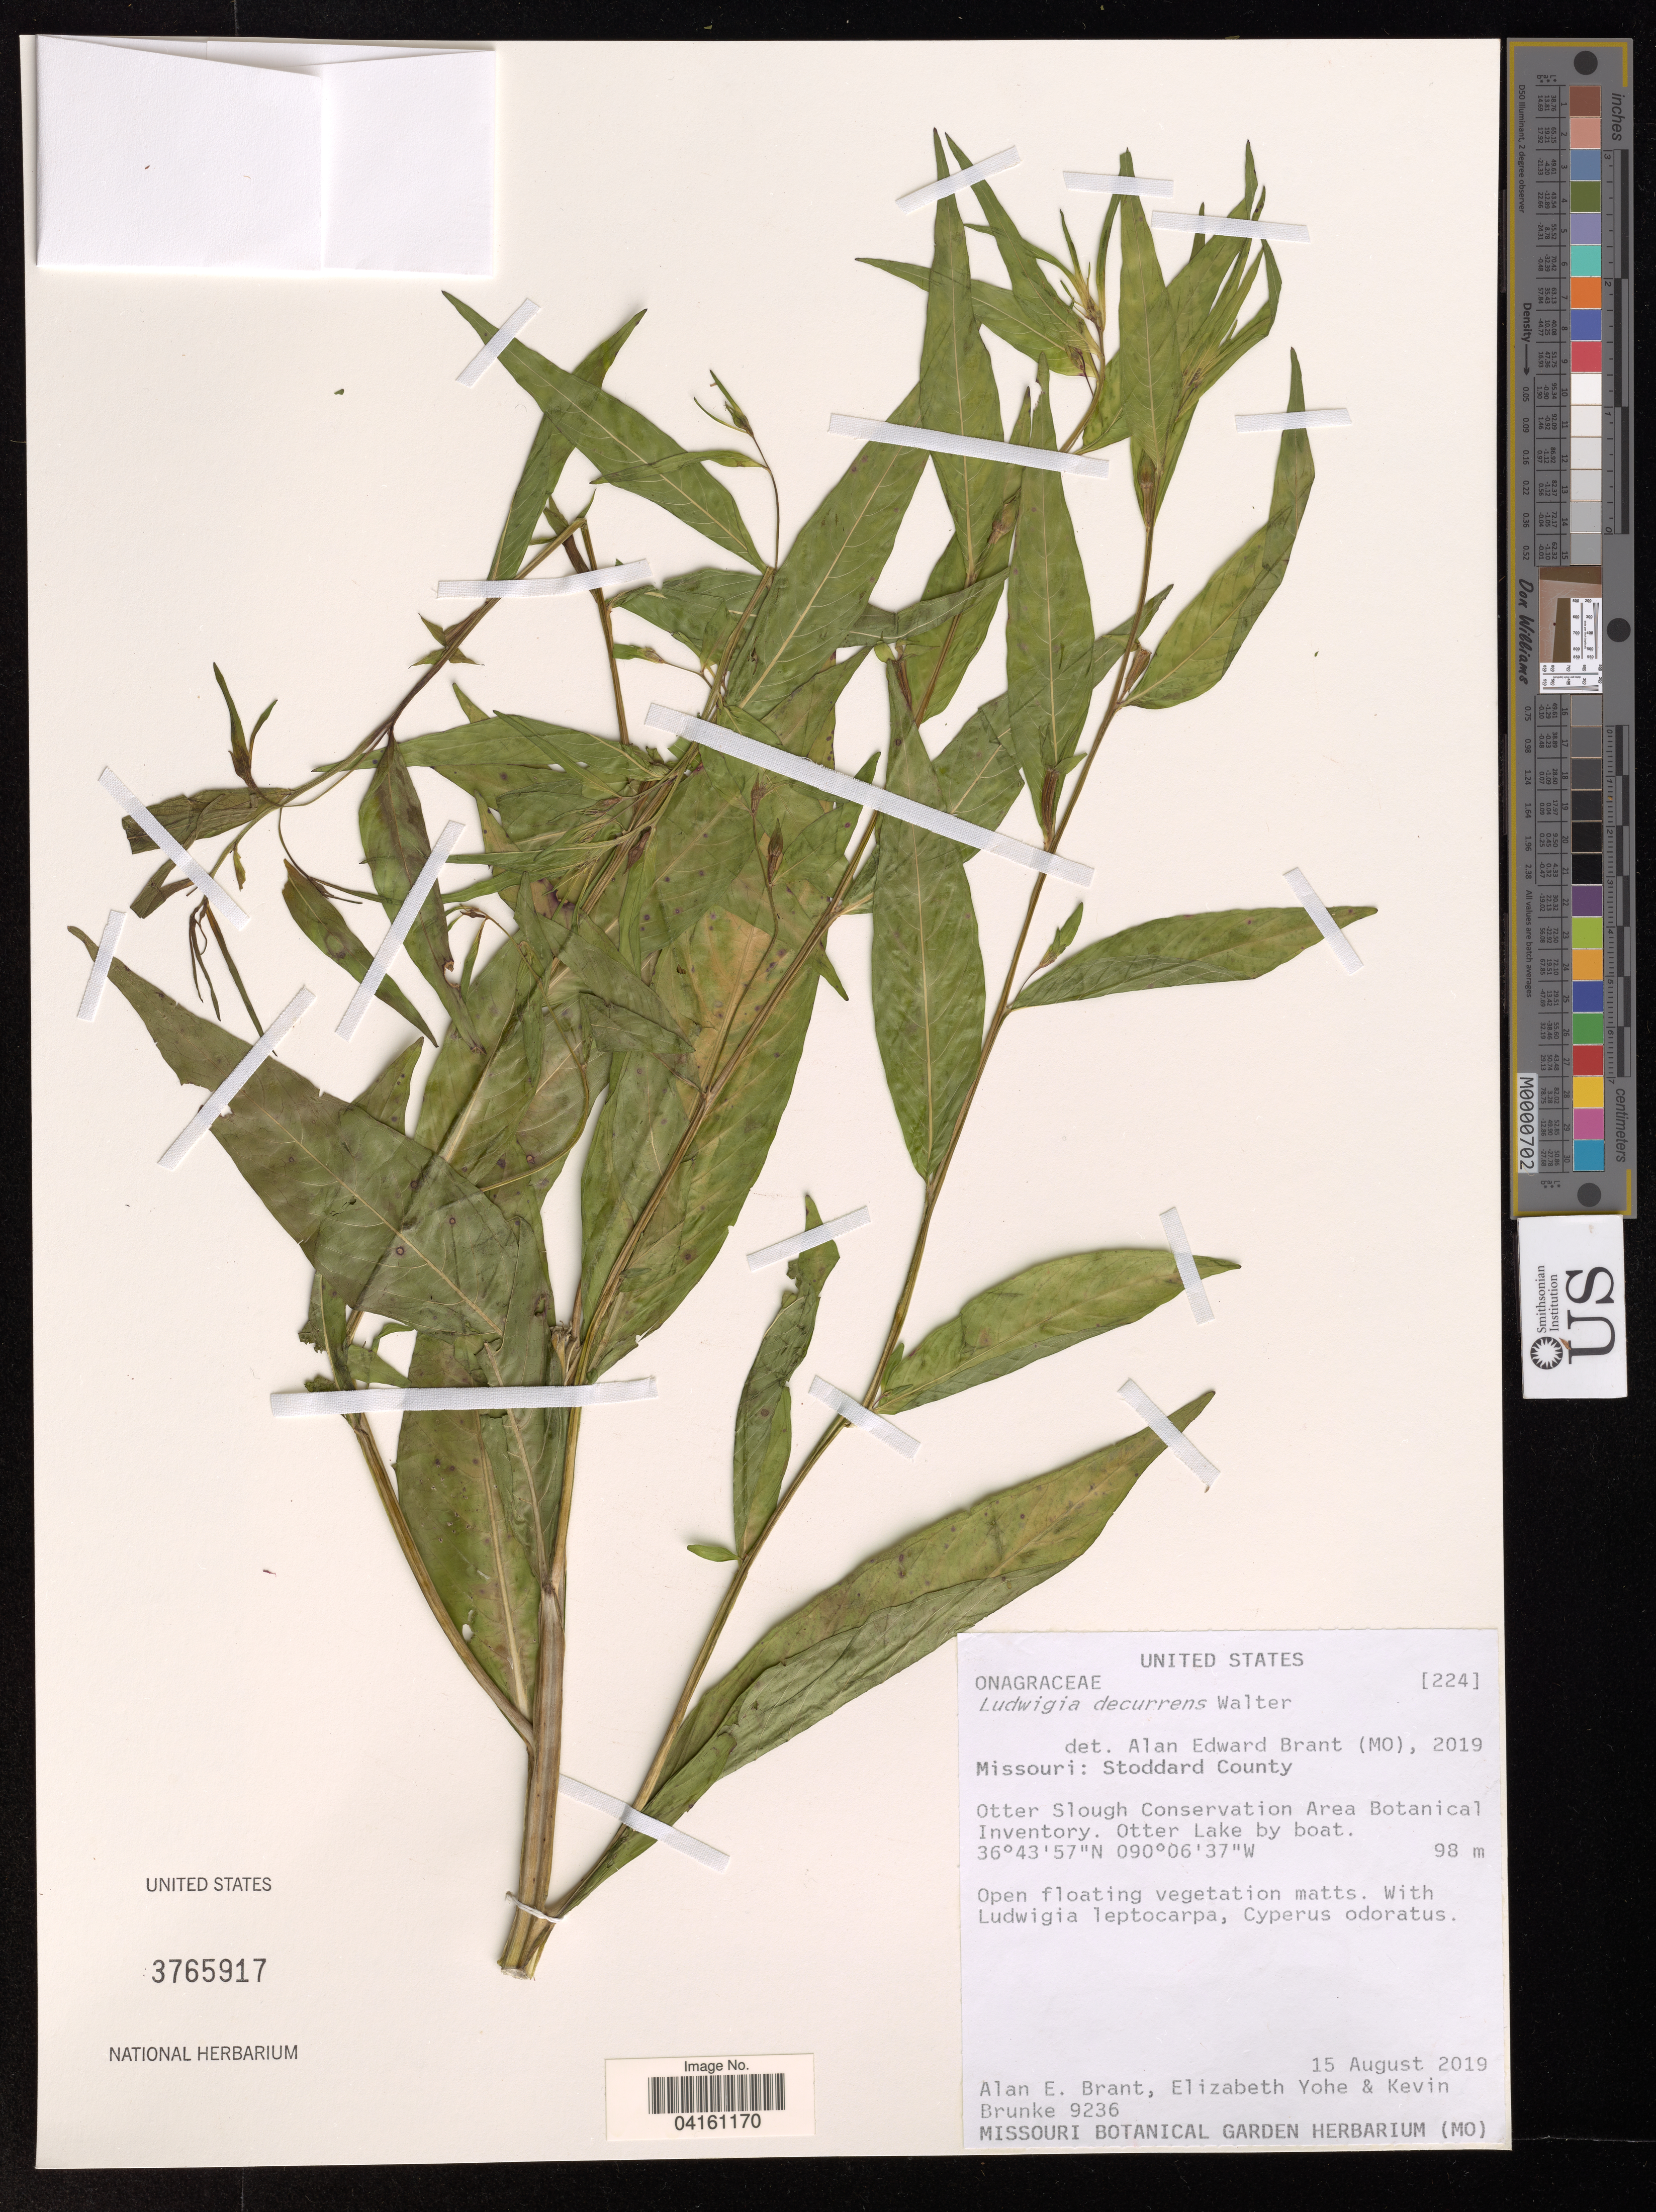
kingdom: Plantae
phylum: Tracheophyta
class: Magnoliopsida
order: Myrtales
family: Onagraceae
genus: Ludwigia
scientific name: Ludwigia decurrens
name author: Walter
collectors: A. Brant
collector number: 9236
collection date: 2019-08-15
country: United States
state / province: Missouri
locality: Stoddard County. Otter Slough Conservation Area Botanical Inventory. Otter Lake by boat.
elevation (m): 98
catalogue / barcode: US 3765917